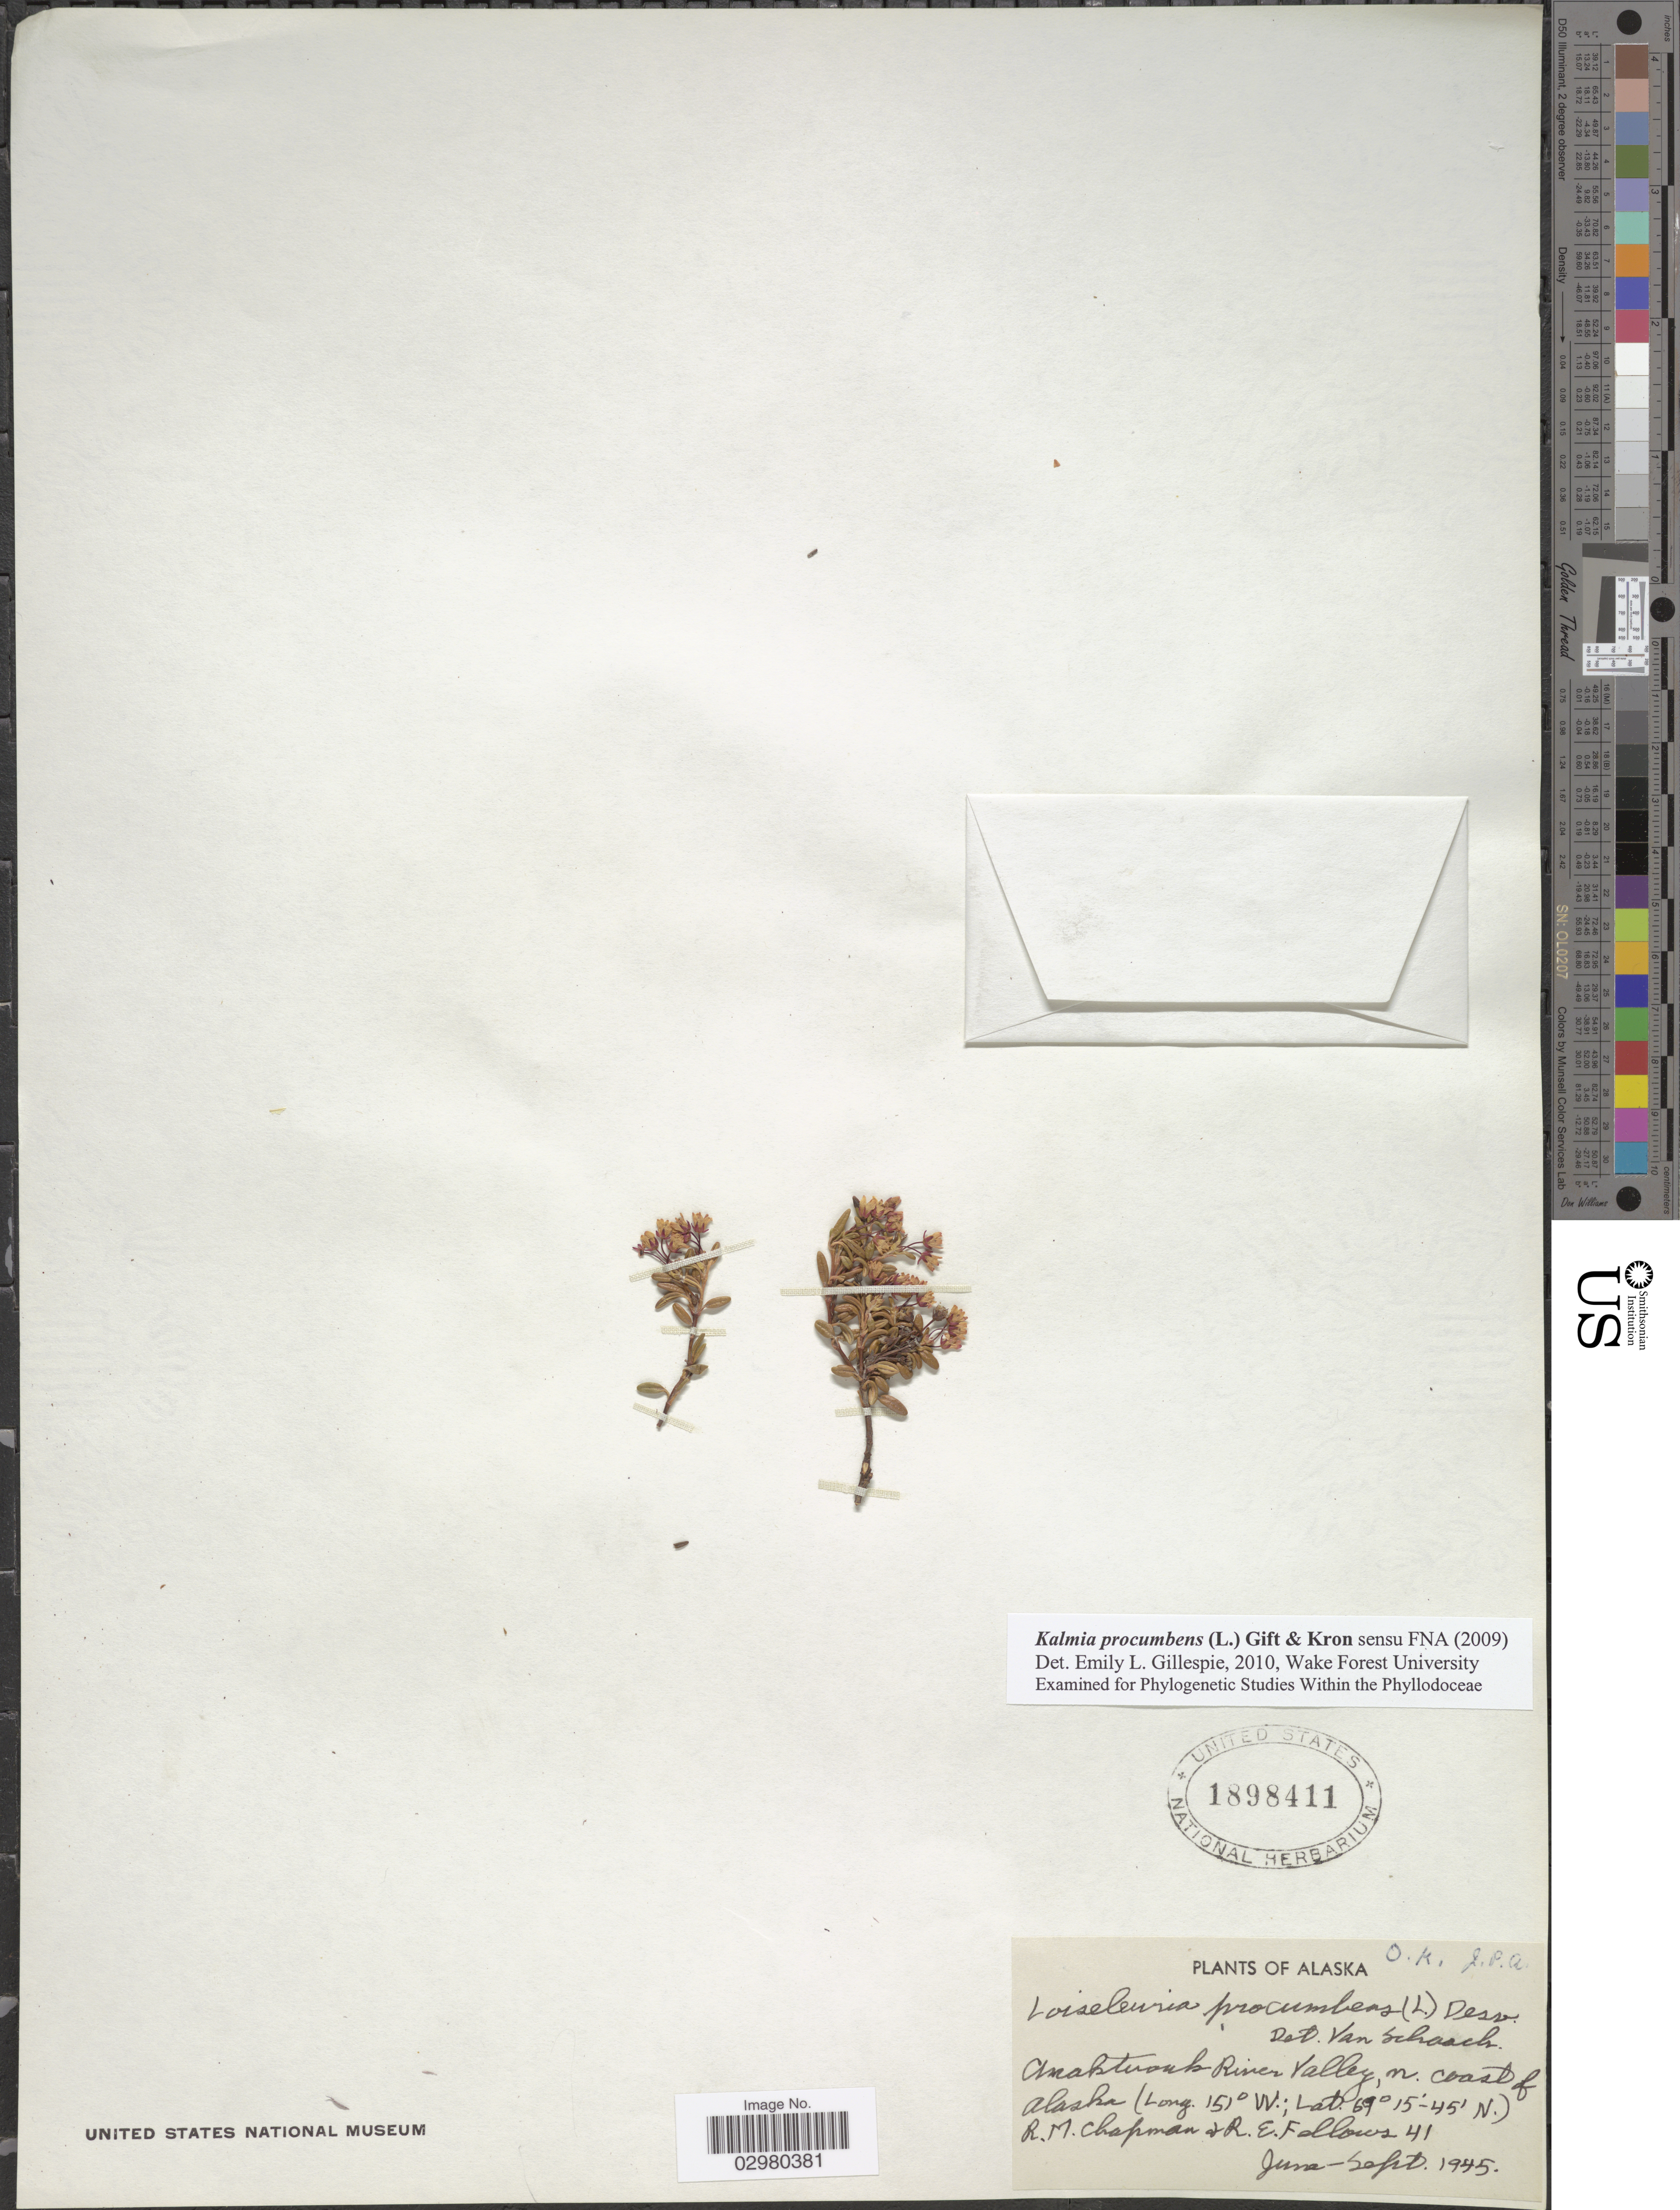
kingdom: Plantae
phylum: Tracheophyta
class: Magnoliopsida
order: Ericales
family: Ericaceae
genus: Loiseleuria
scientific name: Loiseleuria procumbens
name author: (L.) Desv.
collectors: R. M. Chapman & R. Fellows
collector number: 41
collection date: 1945-06/1945-09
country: United States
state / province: Alaska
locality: Anaktuvuk River Valley, n. coast of Alaska.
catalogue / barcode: US 1898411